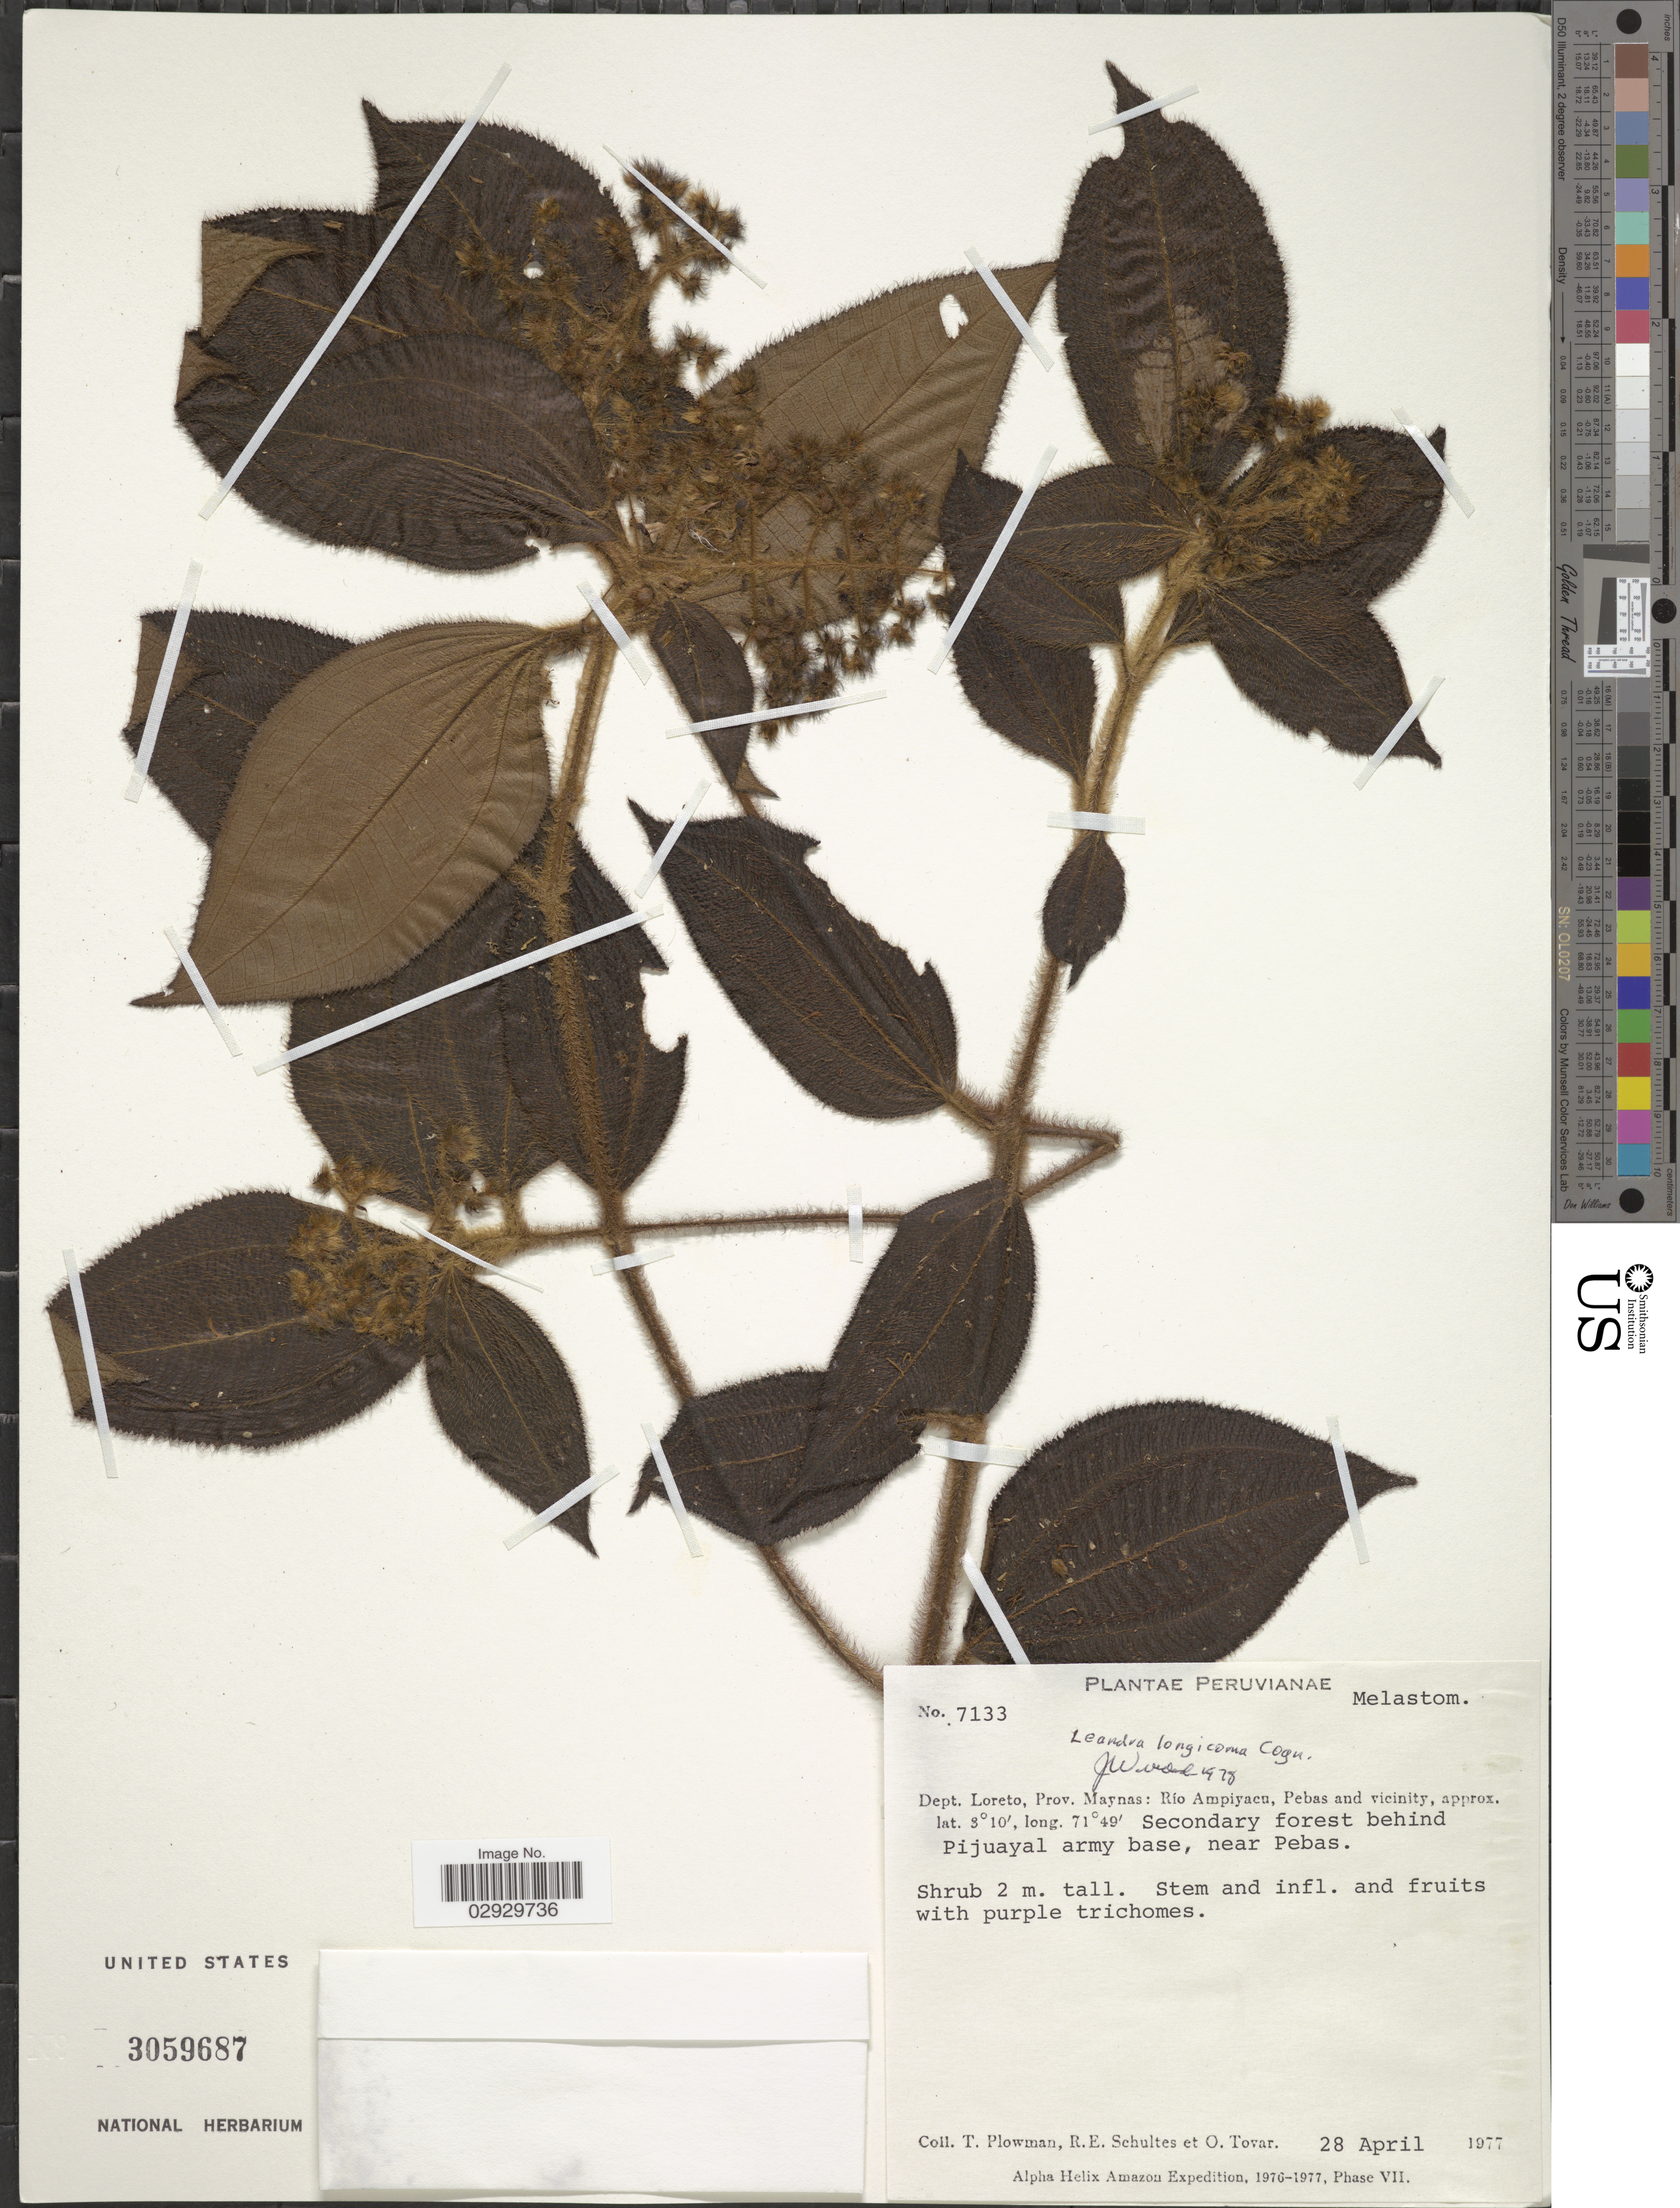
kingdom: Plantae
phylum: Tracheophyta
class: Magnoliopsida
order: Myrtales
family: Melastomataceae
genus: Leandra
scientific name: Leandra longicoma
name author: Cogn.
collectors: T. Plowman, R. E. Schultes & Ó. Tovar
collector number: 7133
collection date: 1977-04-28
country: Peru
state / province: Loreto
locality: Dept. Loreto, Prov. Maynas: Río Ampiyacu, Pebas and vicinity, Secondary forest behind Pijuayal army base, near Pebas.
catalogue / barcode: US 3059687